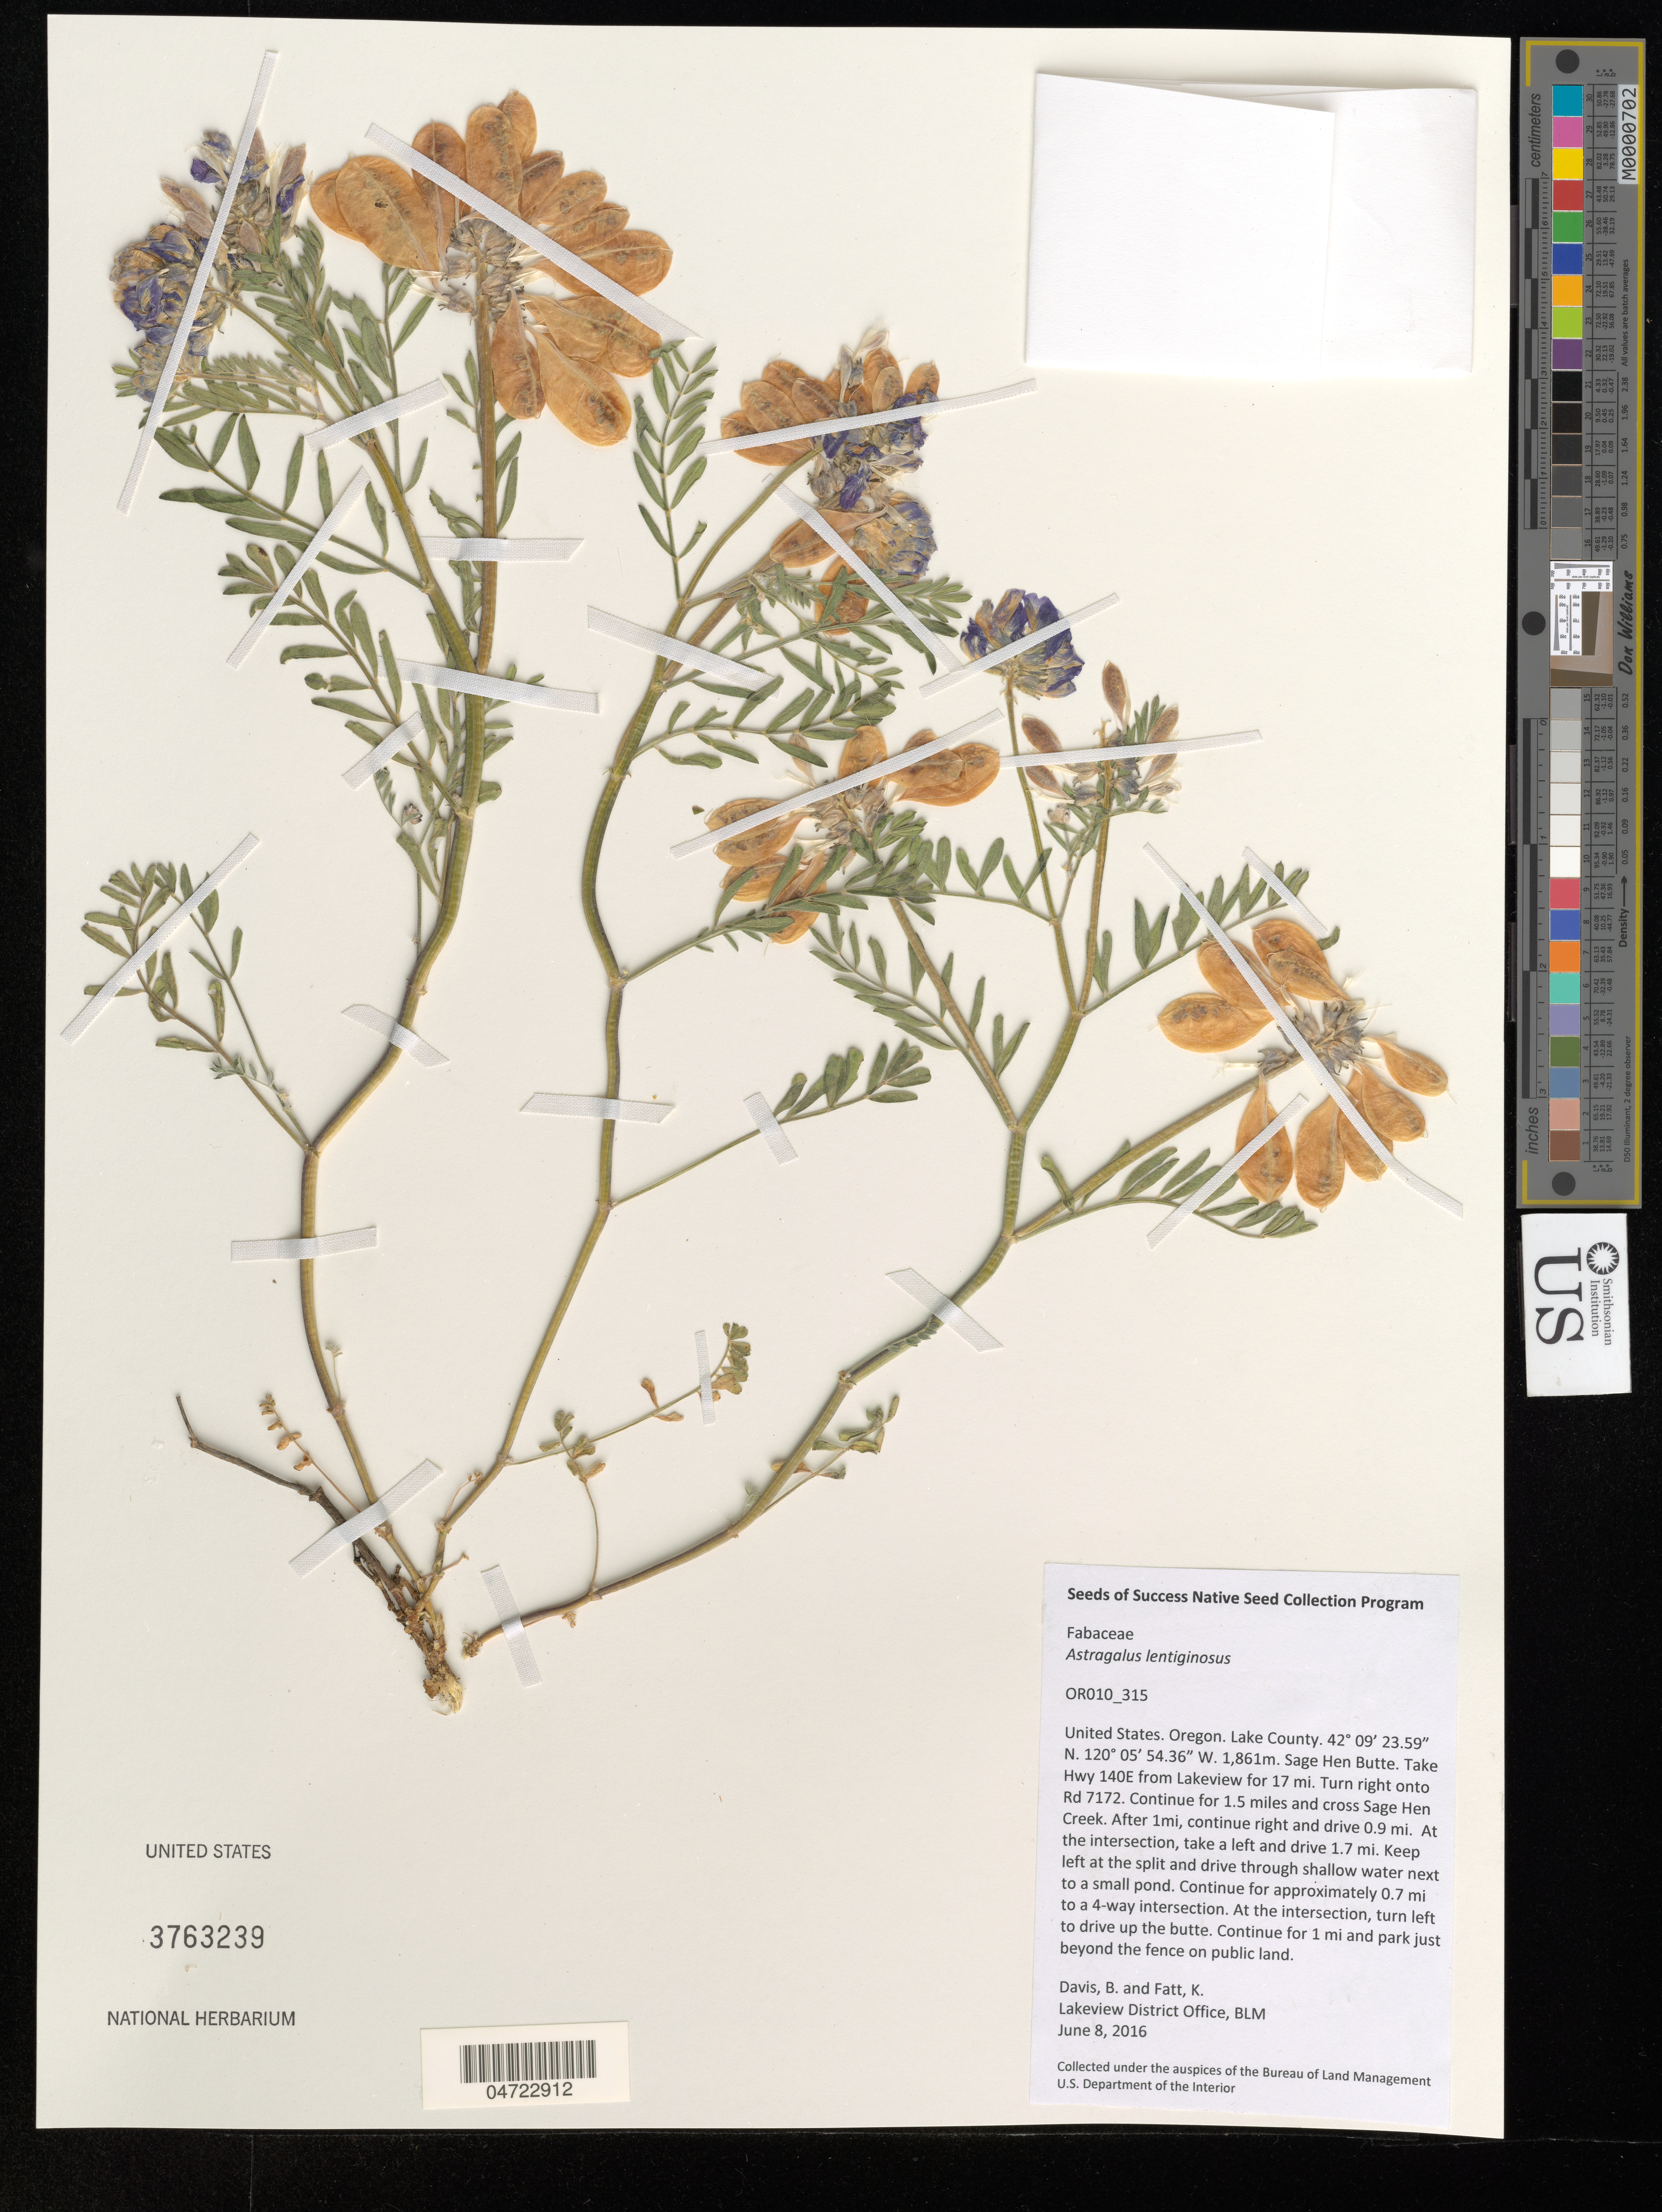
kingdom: Plantae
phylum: Tracheophyta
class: Magnoliopsida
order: Fabales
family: Fabaceae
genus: Astragalus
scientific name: Astragalus lentiginosus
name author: Douglas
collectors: B. Davis & K. Fatt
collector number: OR010_315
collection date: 2016-06-08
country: United States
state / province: Oregon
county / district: Lake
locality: Lake County. Sage Hen Butte. Take Hwy 140E from Lakeview for 17 mi. Turn right onto Rd 7172. Continue for 1.5 miles and cross Sage Hen Creek. After 1mi, continue right and drive 0.9 mi. At the intersection, take a left and drive 1.7 mi. Keep left at the split and drive through shallow water next to a small pond. Continue for approximately 0.7 mi to a 4-way intersection, turn left to drive up the butte. Continue for 1 mi and park just beyond the fence on public land.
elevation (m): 1861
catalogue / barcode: US 3763239